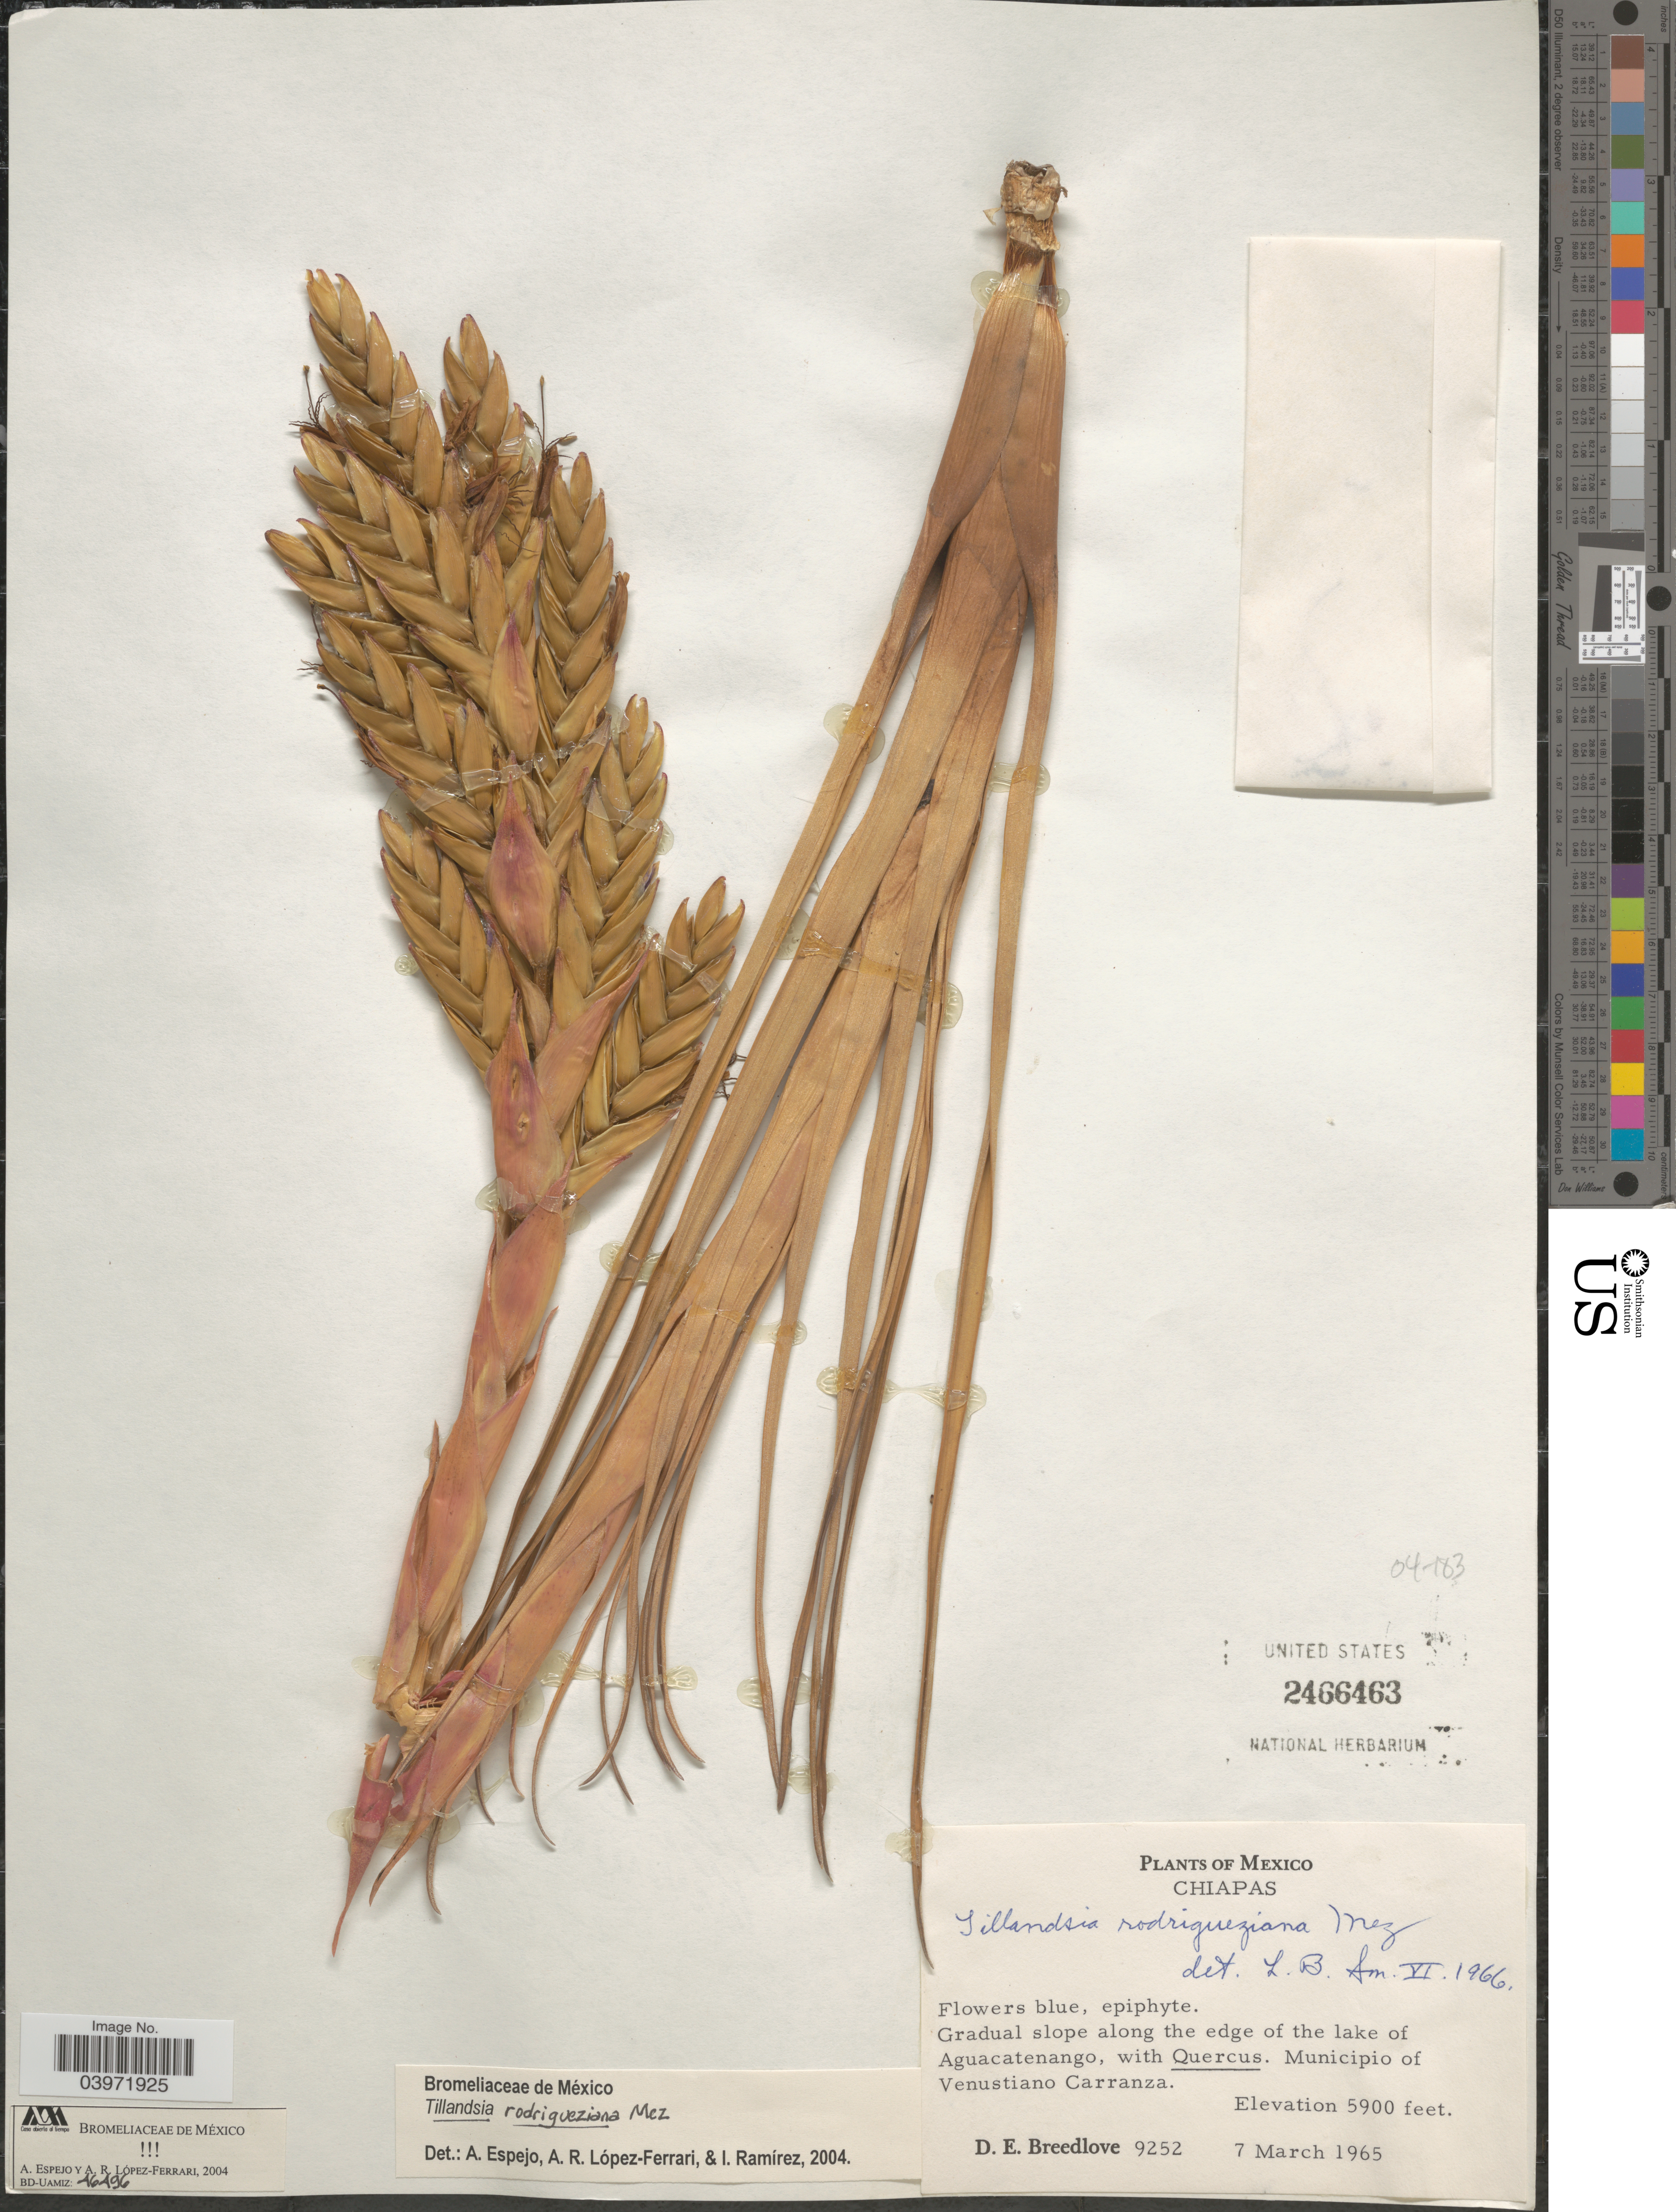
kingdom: Plantae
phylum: Tracheophyta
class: Liliopsida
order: Poales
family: Bromeliaceae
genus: Tillandsia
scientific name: Tillandsia rodrigueziana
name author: Mez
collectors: D. E. Breedlove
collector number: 9252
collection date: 1965-03-07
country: Mexico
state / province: Chiapas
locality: Along the edge of the lake of Aguacatenango. Municipio of Venustiano Carranza.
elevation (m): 1798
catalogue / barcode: US 2466463